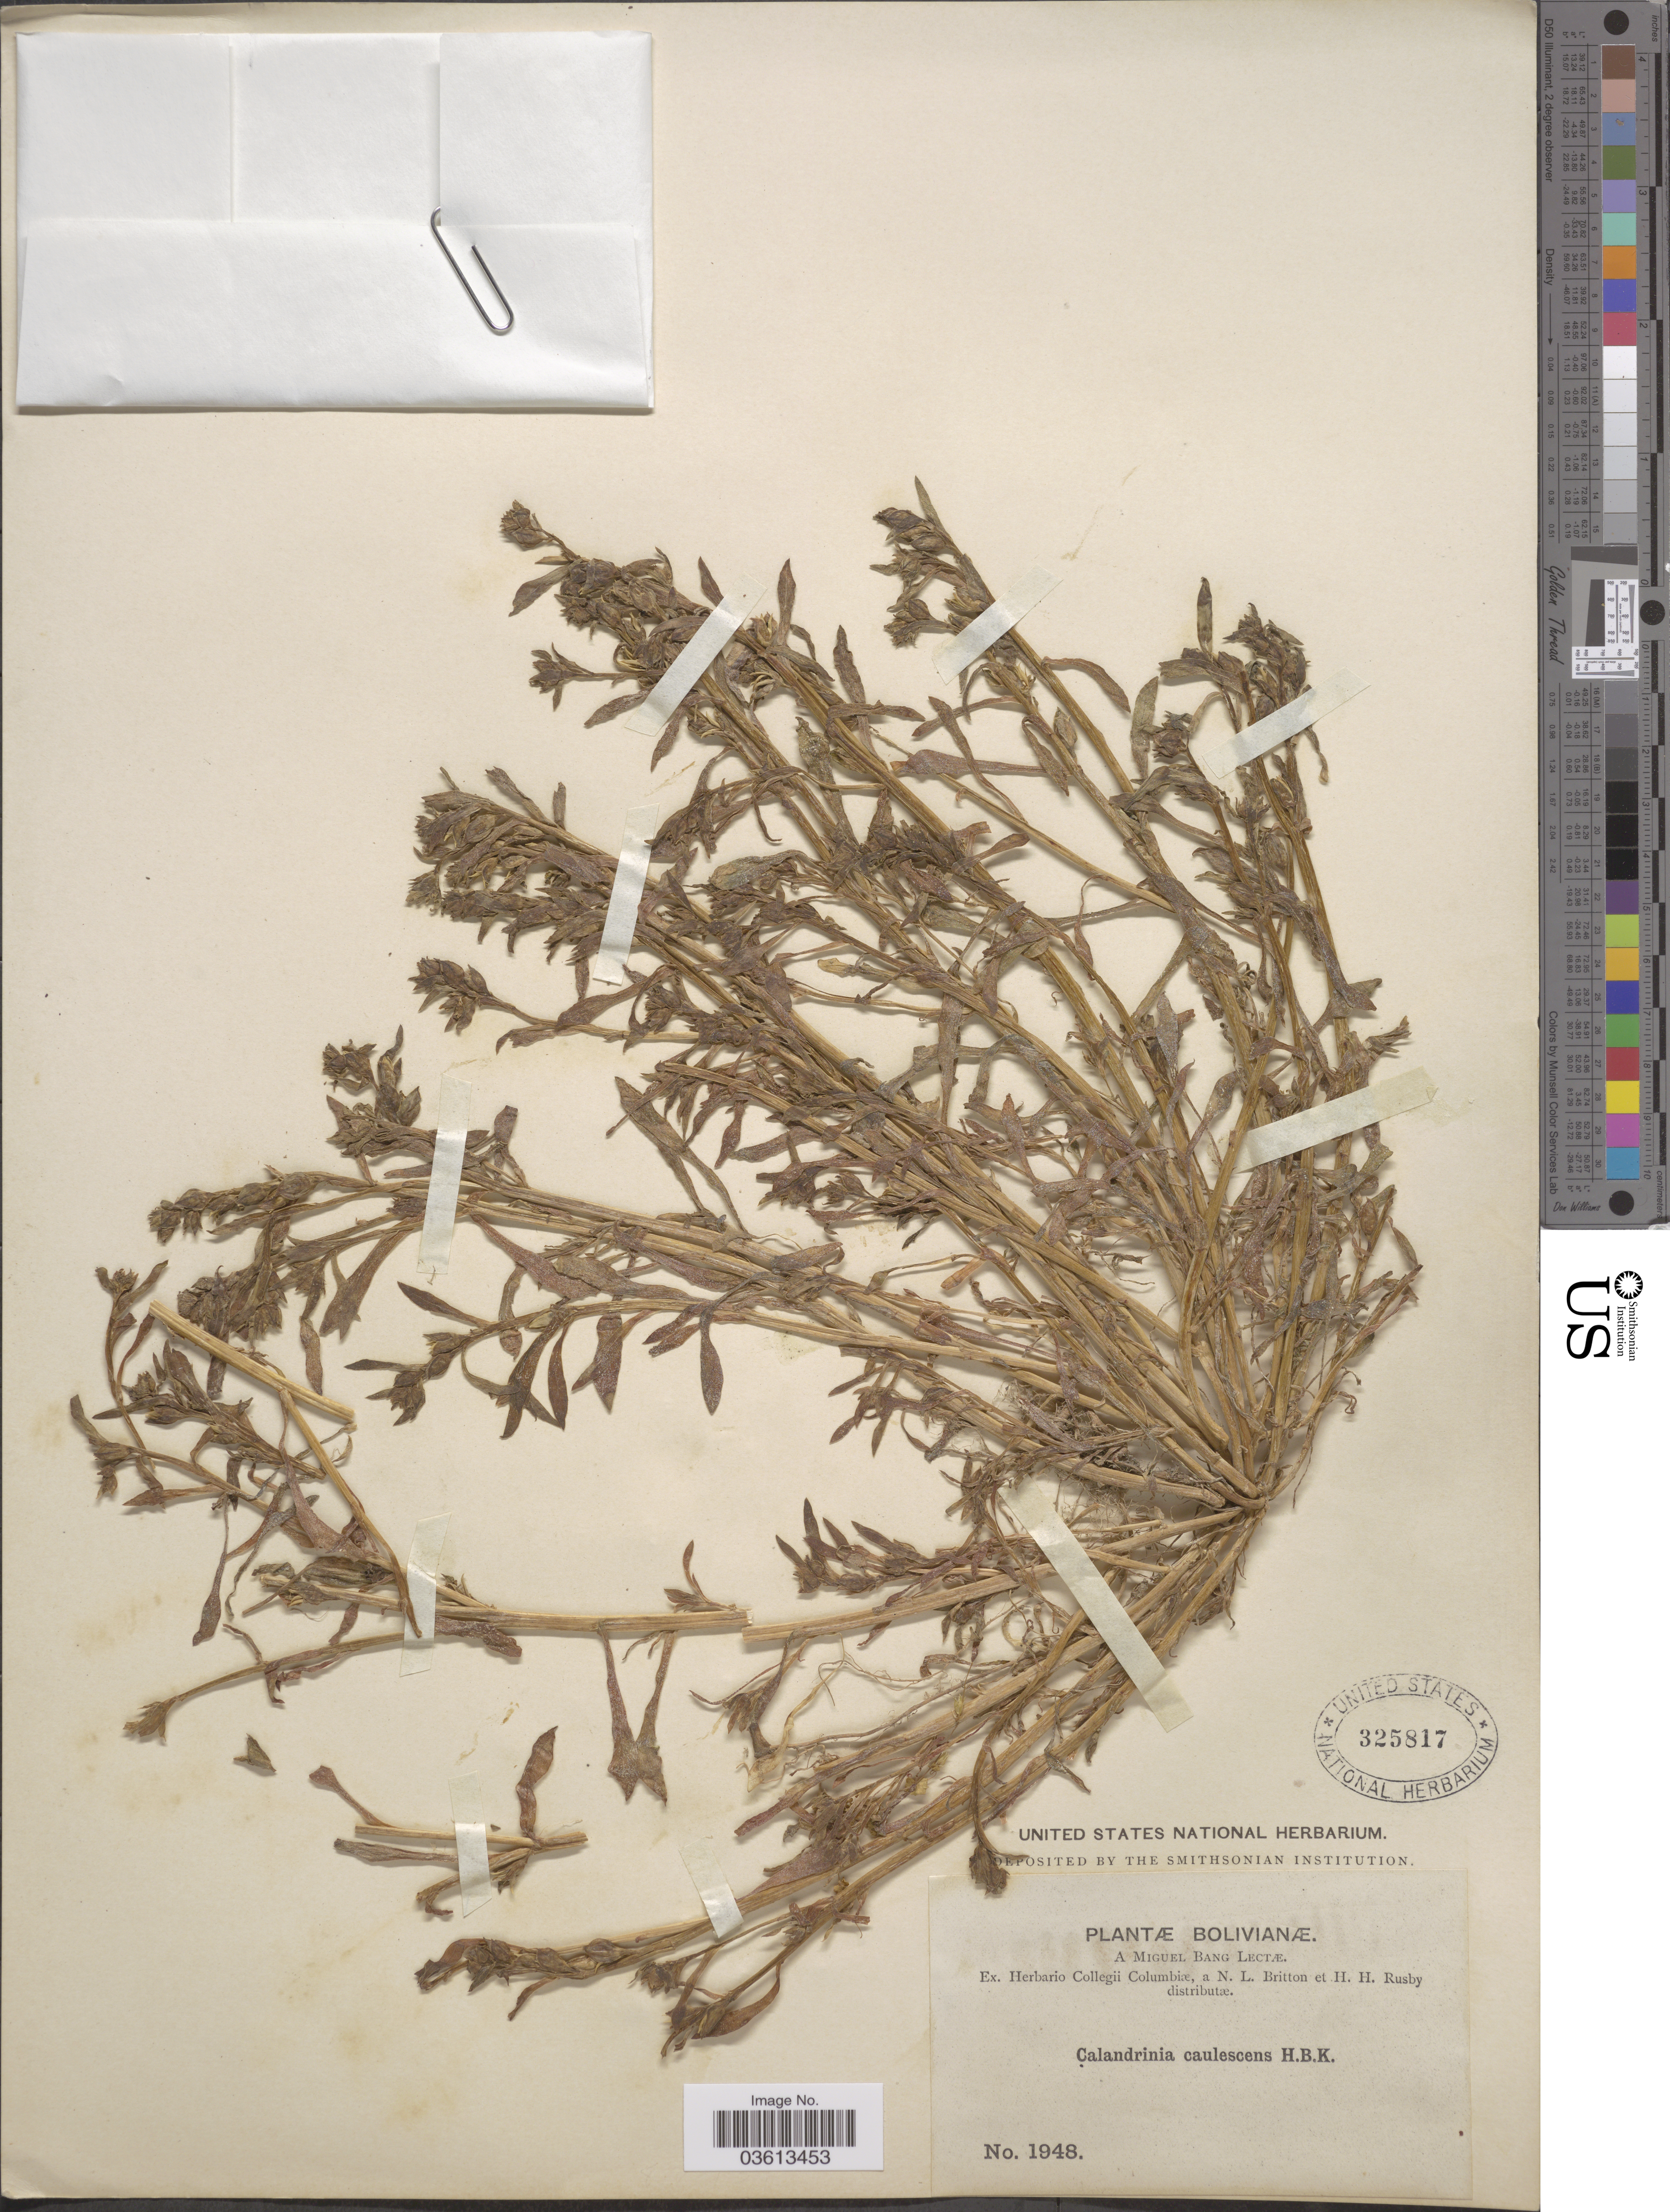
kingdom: Plantae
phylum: Tracheophyta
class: Magnoliopsida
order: Caryophyllales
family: Montiaceae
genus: Calandrinia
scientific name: Calandrinia ciliata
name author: (Ruiz & Pav.) DC.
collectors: M. Bang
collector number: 1948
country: Bolivia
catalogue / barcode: US 325817